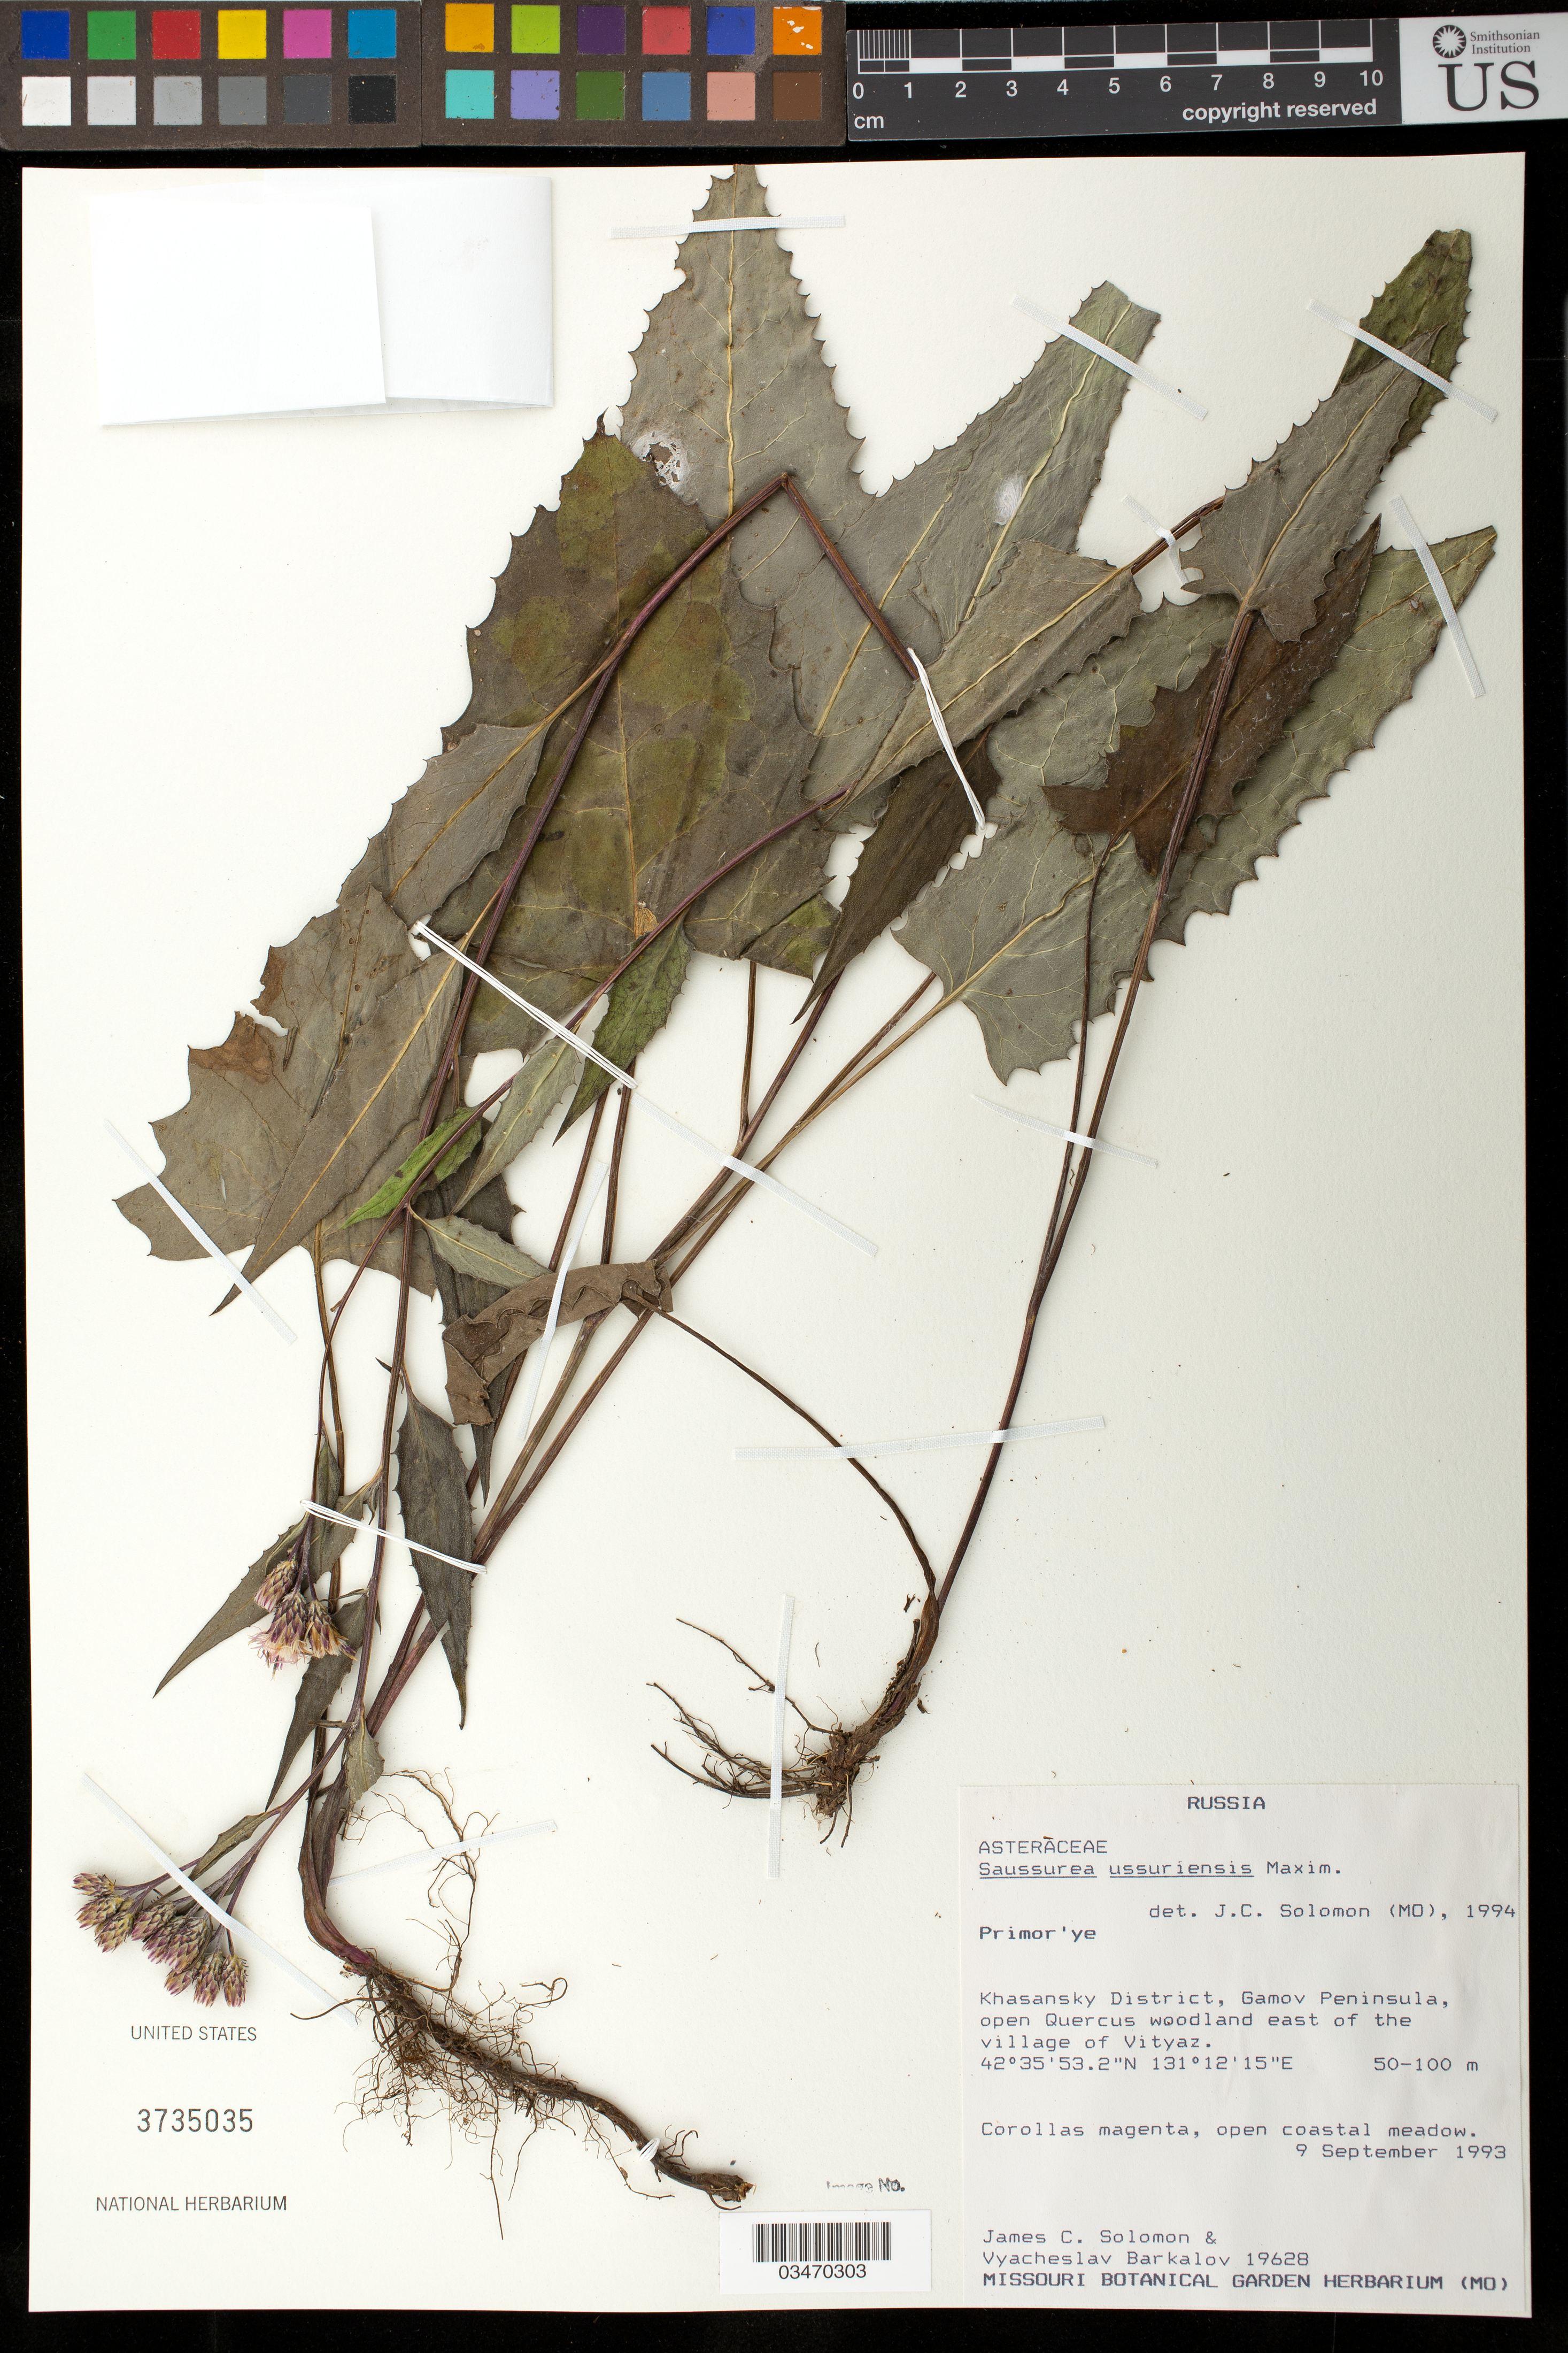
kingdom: Plantae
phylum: Tracheophyta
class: Magnoliopsida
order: Asterales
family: Asteraceae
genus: Saussurea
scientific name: Saussurea ussuriensis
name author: Maxim.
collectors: J. C. Solomon & V. Barkalov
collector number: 19628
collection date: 1993-09-09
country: Russian Federation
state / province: Primorsky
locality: Khasansky District, Gamov Peninsula, open Quercus woodland east of the village of Vityaz.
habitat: Open coastal meadow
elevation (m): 50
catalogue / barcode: US 3735035